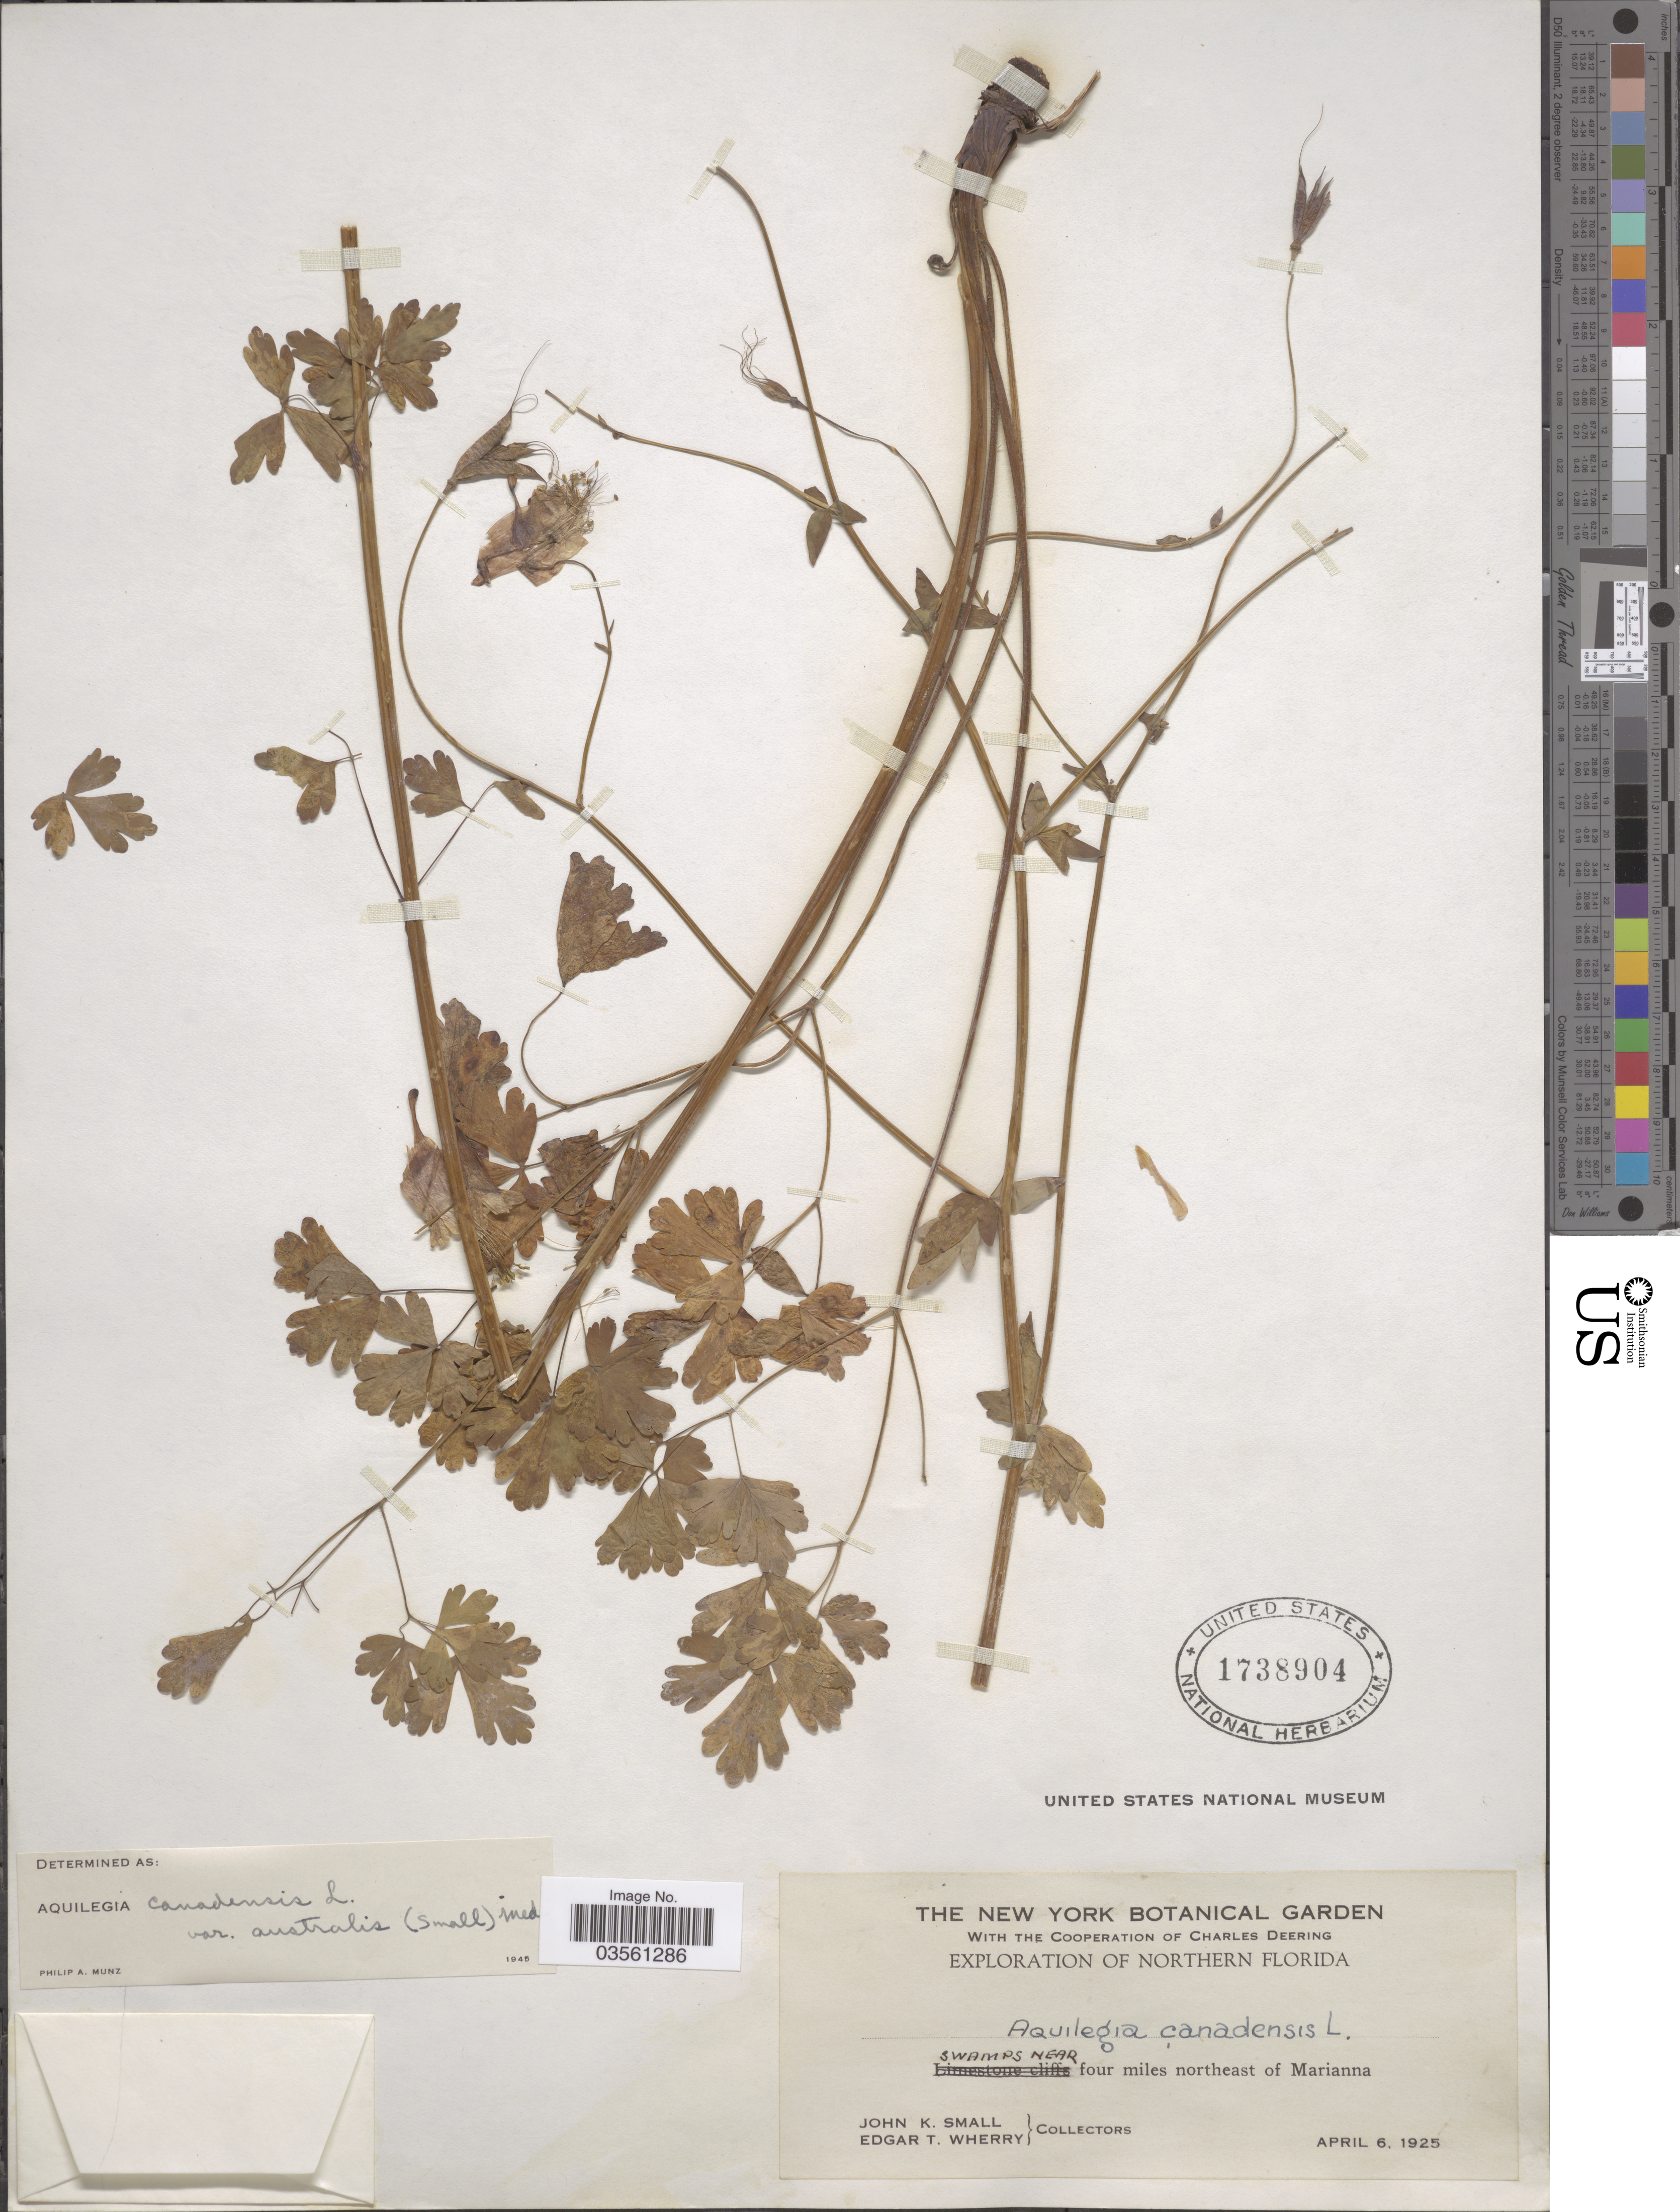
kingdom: Plantae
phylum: Tracheophyta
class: Magnoliopsida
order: Ranunculales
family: Ranunculaceae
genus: Aquilegia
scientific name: Aquilegia canadensis var. australis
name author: (Small) Munz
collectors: J. K. Small & E. T. Wherry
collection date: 1925-04-06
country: United States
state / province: Florida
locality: Northern Florida. Swamps near four miles northeast of Marianna.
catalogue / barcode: US 1738904